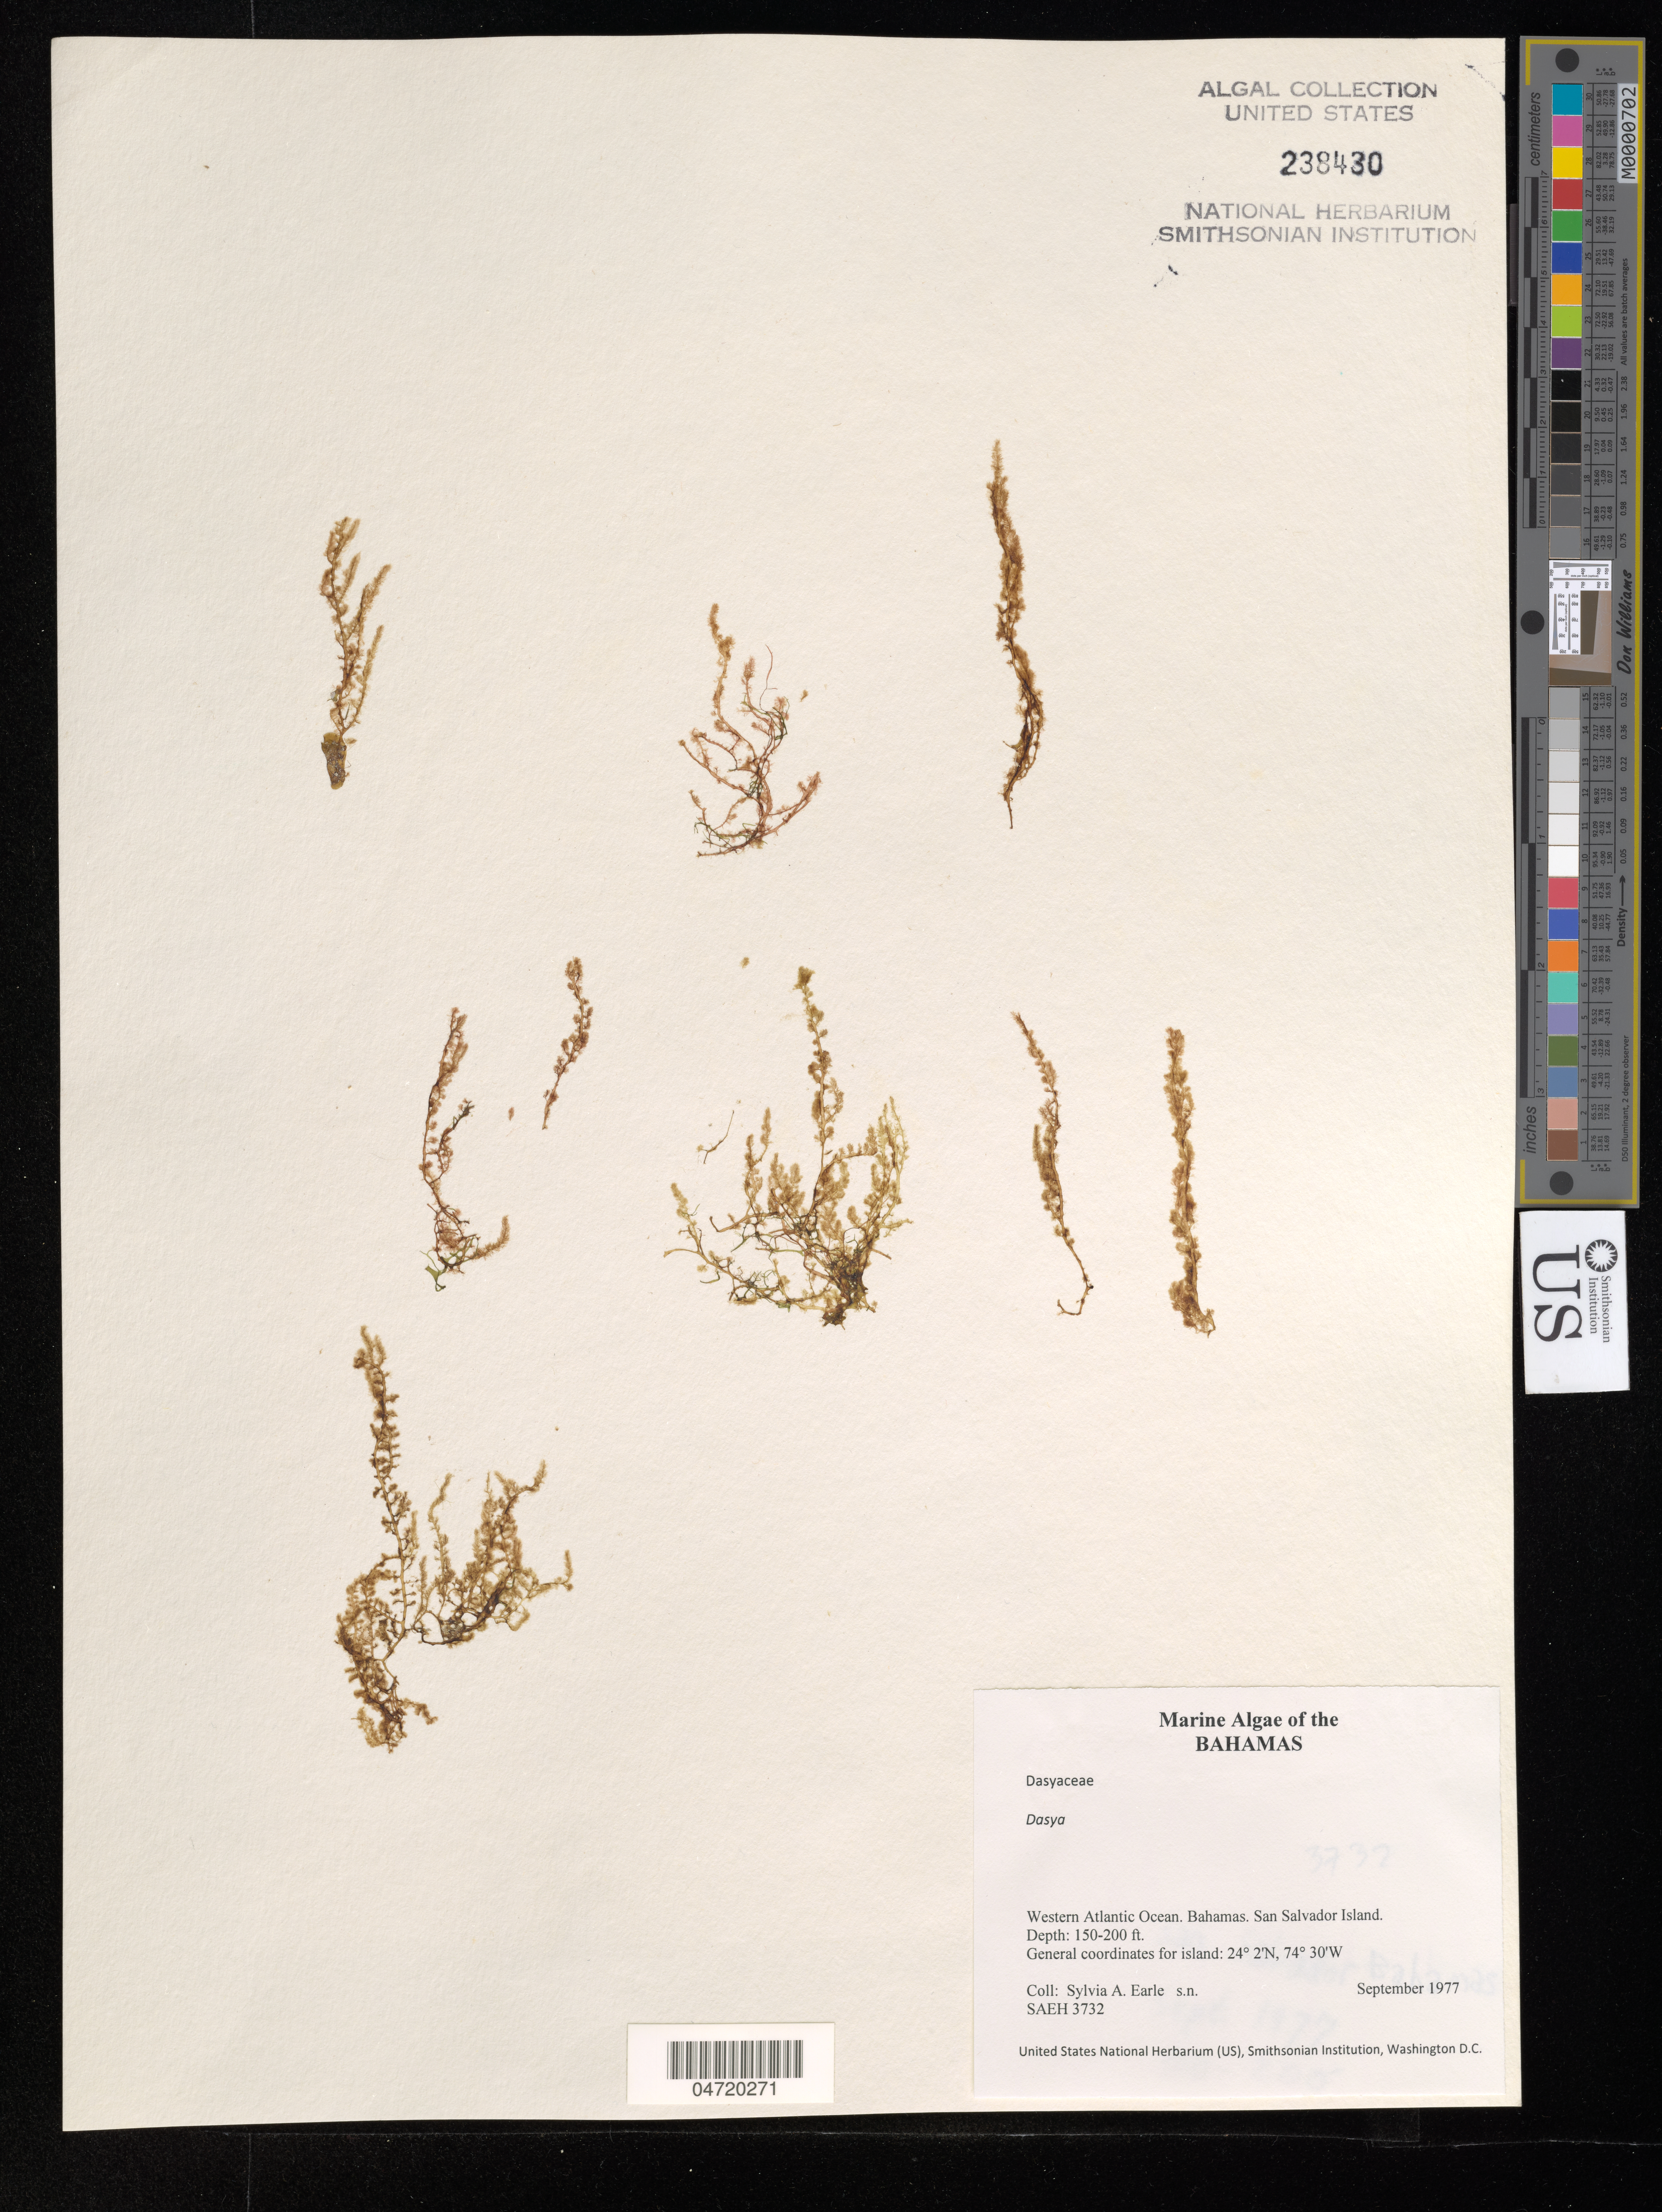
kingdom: Plantae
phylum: Rhodophyta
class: Florideophyceae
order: Ceramiales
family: Dasyaceae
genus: Dasya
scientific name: Dasya sp.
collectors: S. A. Earle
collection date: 1977-09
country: Bahamas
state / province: San Salvador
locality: Western Atlantic Ocean. San Salvador Island.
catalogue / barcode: US 238430